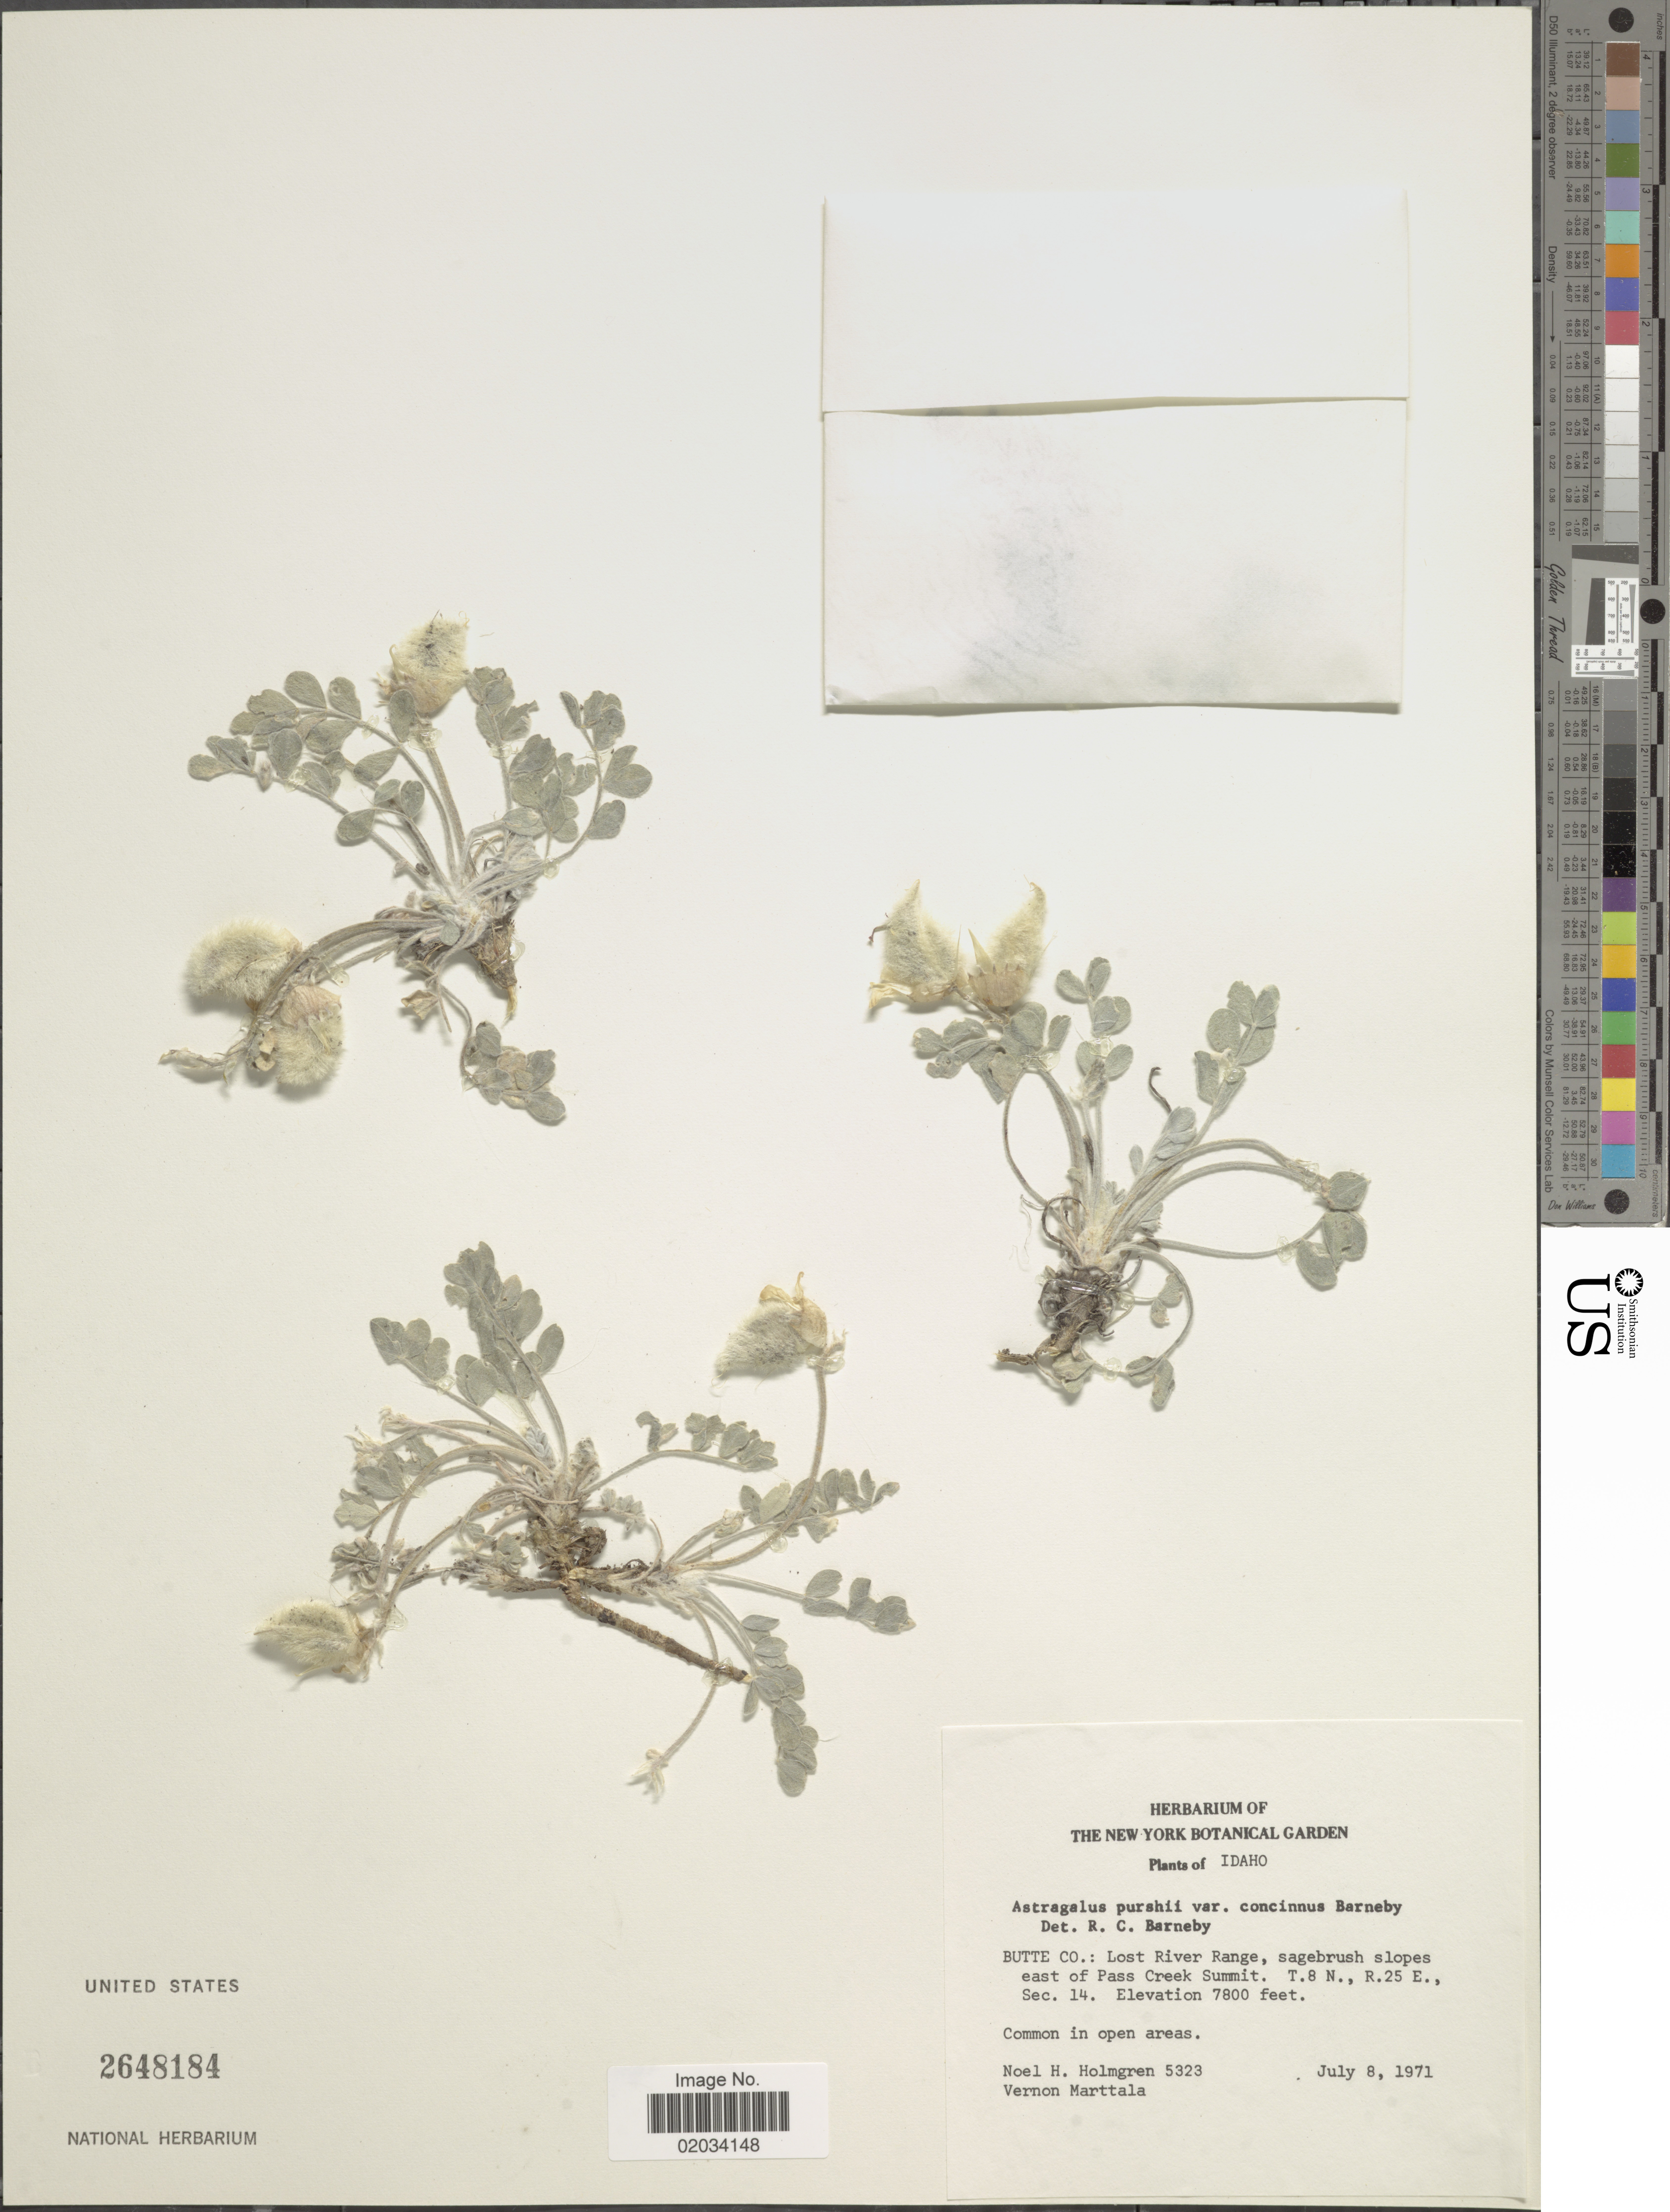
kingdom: Plantae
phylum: Tracheophyta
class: Magnoliopsida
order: Fabales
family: Fabaceae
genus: Astragalus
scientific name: Astragalus purshii var. concinnus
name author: Barneby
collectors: N. H. Holmgren & V. Marttala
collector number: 5323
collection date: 1971-07-08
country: United States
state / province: Idaho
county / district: Cassia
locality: Lost River Range, sagebrush slopes east of Pass Creek Summit, T. 8 N., R.25 E., Sec. 14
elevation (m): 2377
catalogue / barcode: US 2648184